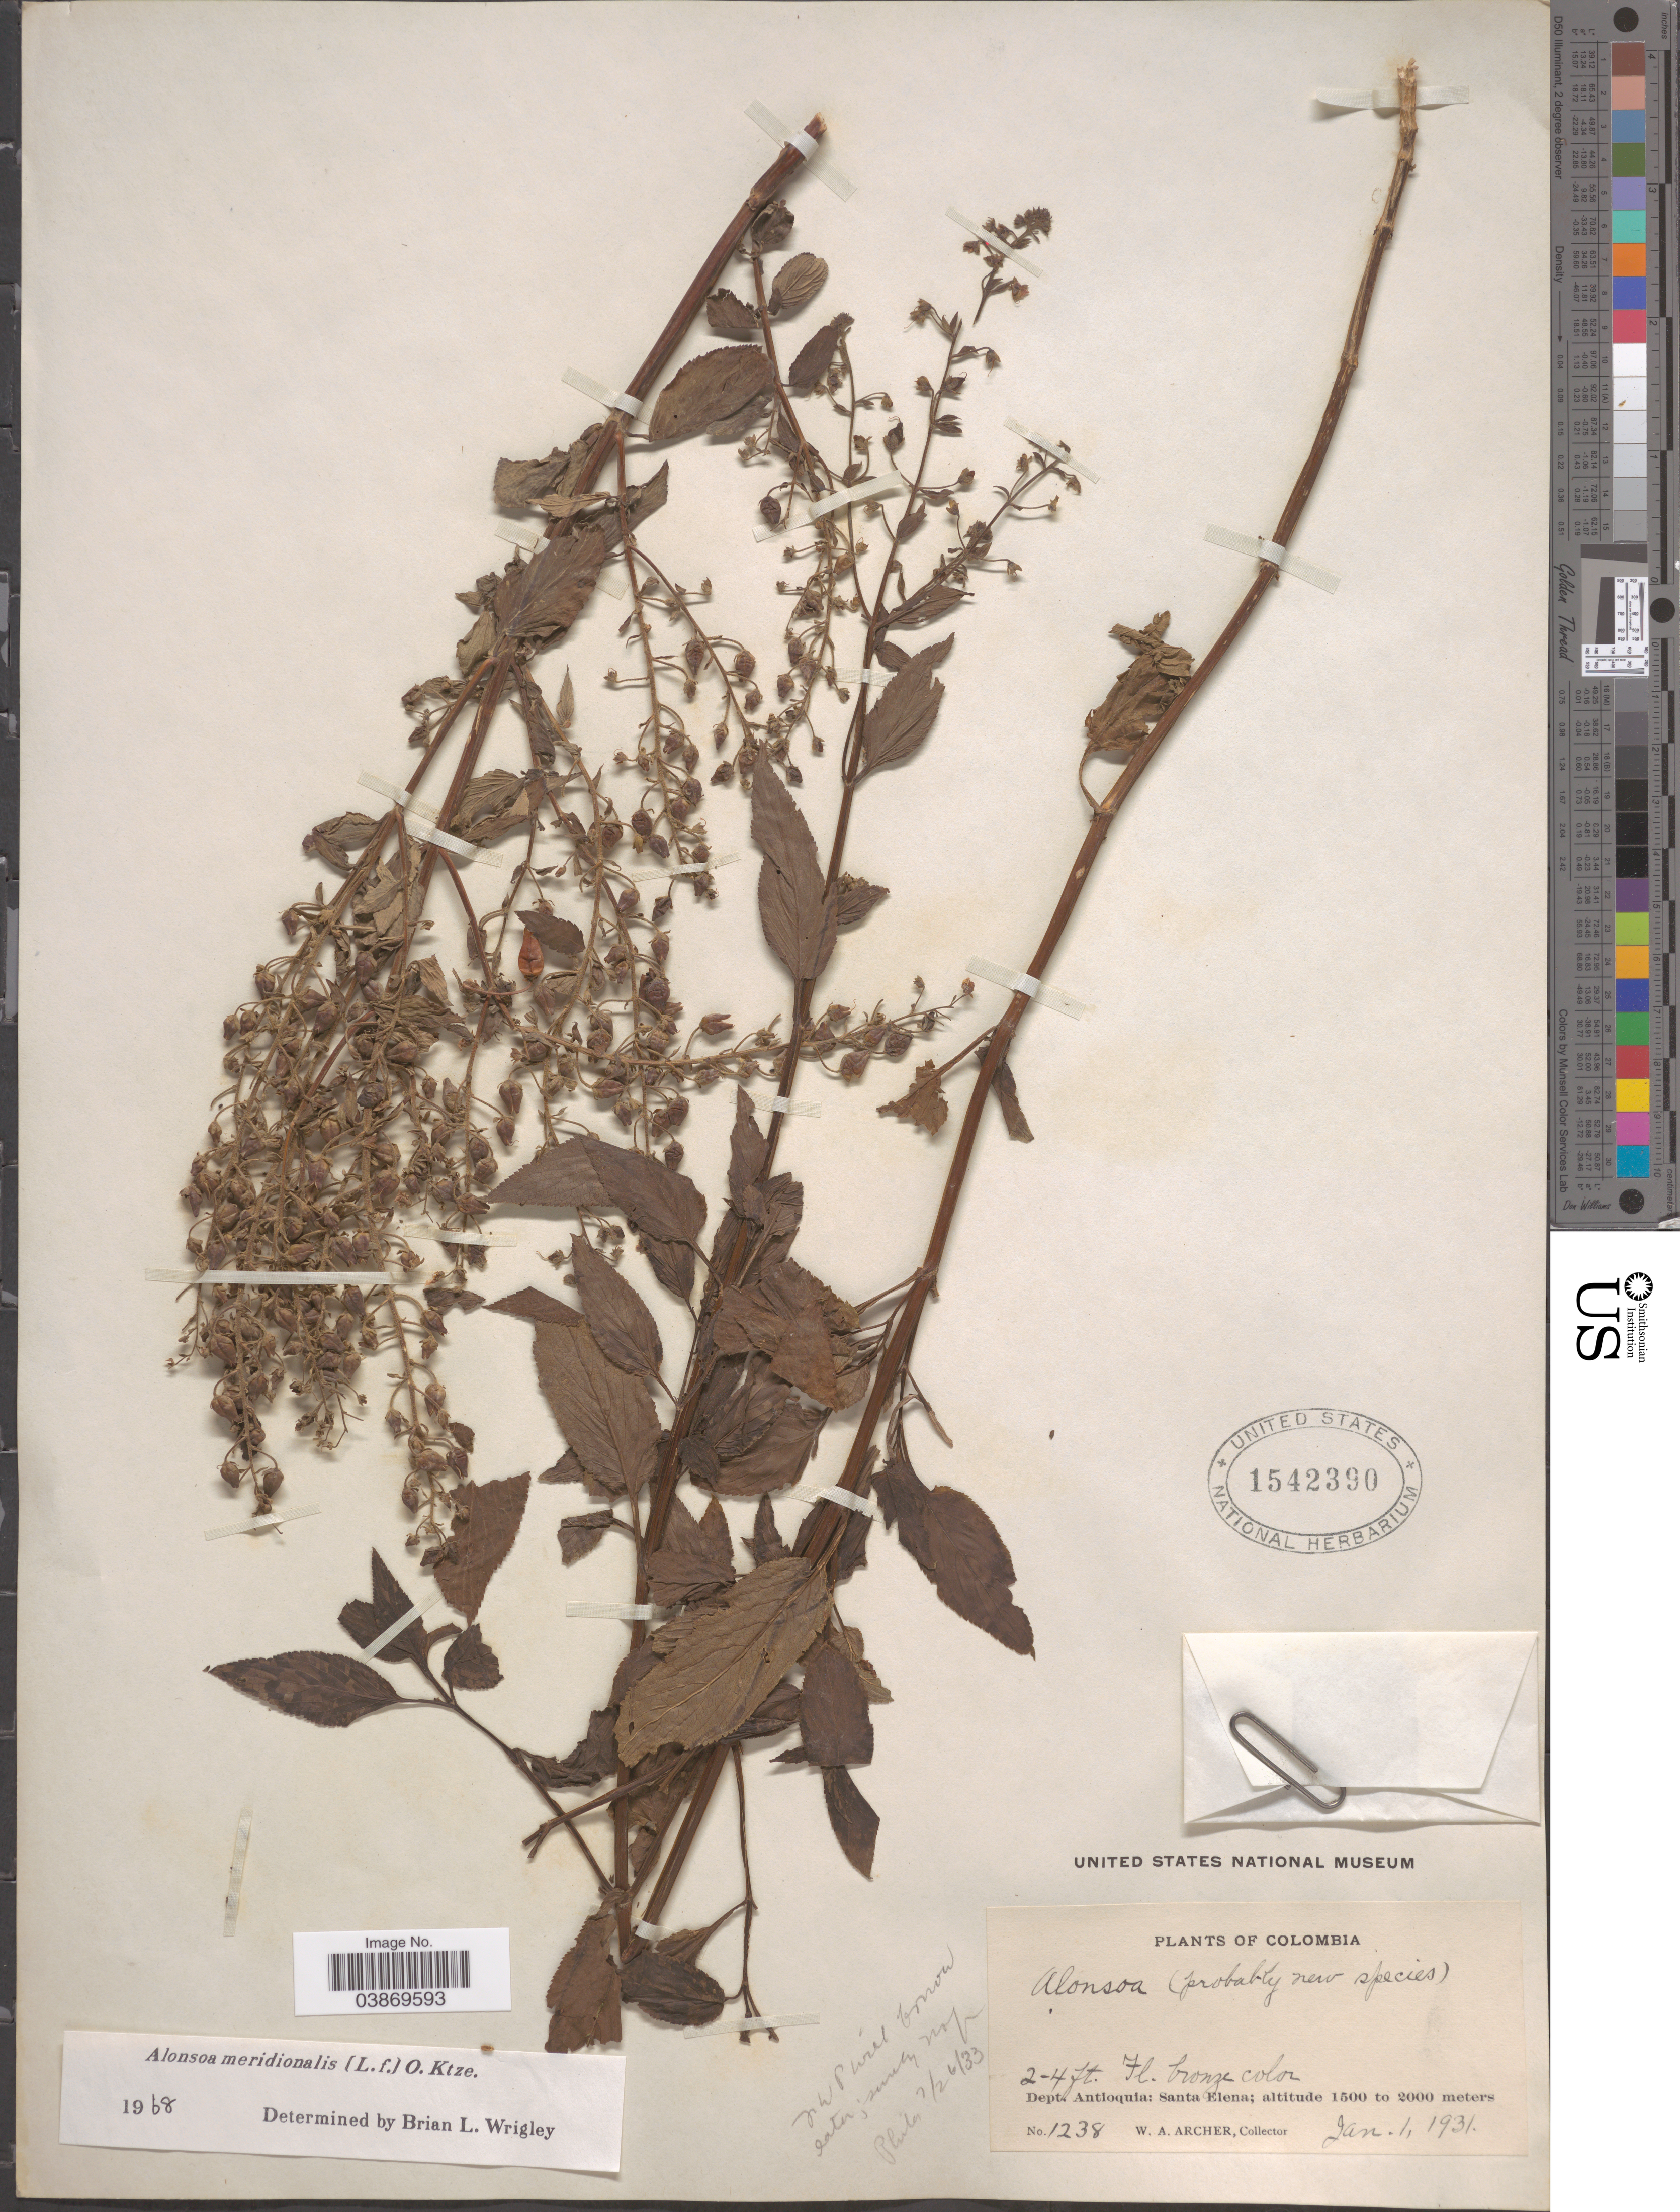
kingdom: Plantae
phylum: Tracheophyta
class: Magnoliopsida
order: Lamiales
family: Scrophulariaceae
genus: Alonsoa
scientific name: Alonsoa meridionalis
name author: (L. f.) Kuntze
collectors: W. Archer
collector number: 1238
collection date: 1931-01-01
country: Colombia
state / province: Antioquia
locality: Dept. Antioquia: Santa Elena.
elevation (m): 1500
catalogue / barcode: US 1542390